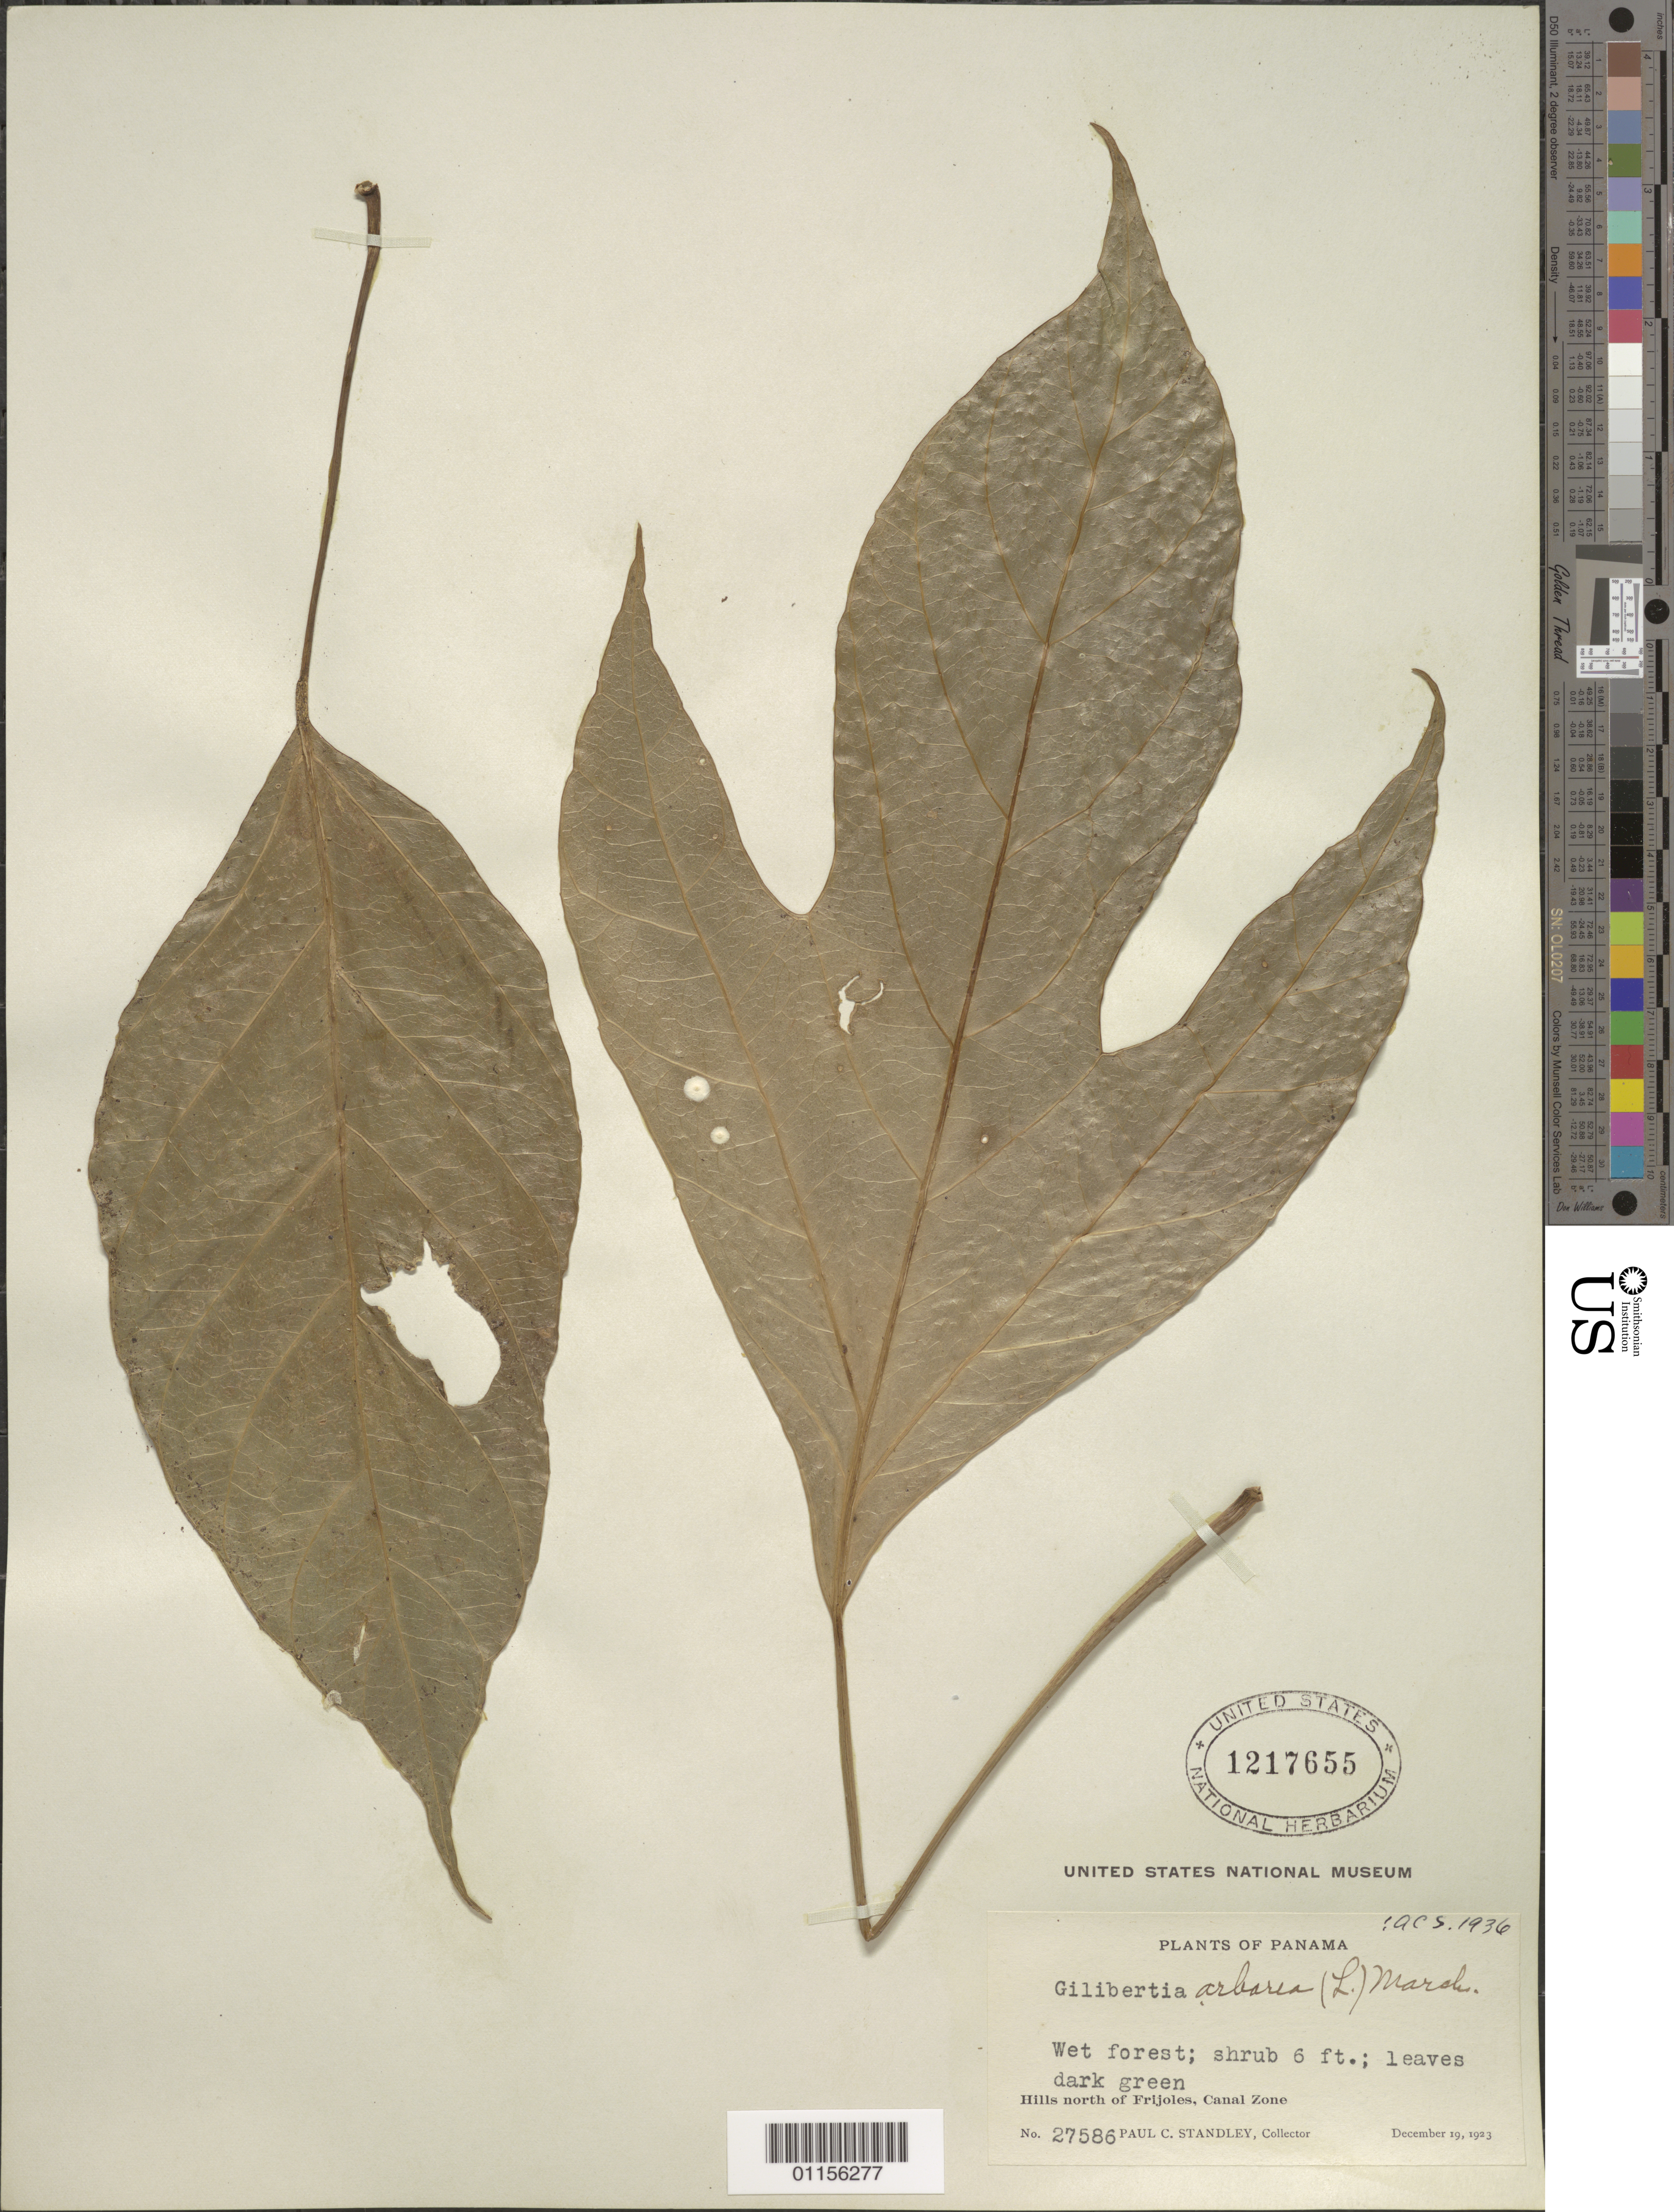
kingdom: Plantae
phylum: Tracheophyta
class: Magnoliopsida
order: Apiales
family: Araliaceae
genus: Dendropanax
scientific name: Dendropanax arboreus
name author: (L.) Decne. & Planch.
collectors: P. C. Standley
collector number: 27586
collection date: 1923-12-19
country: Panama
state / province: Colón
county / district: Canal Zone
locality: Hills N of Frijoles.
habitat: Wet forest, shrub.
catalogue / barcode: US 1217655